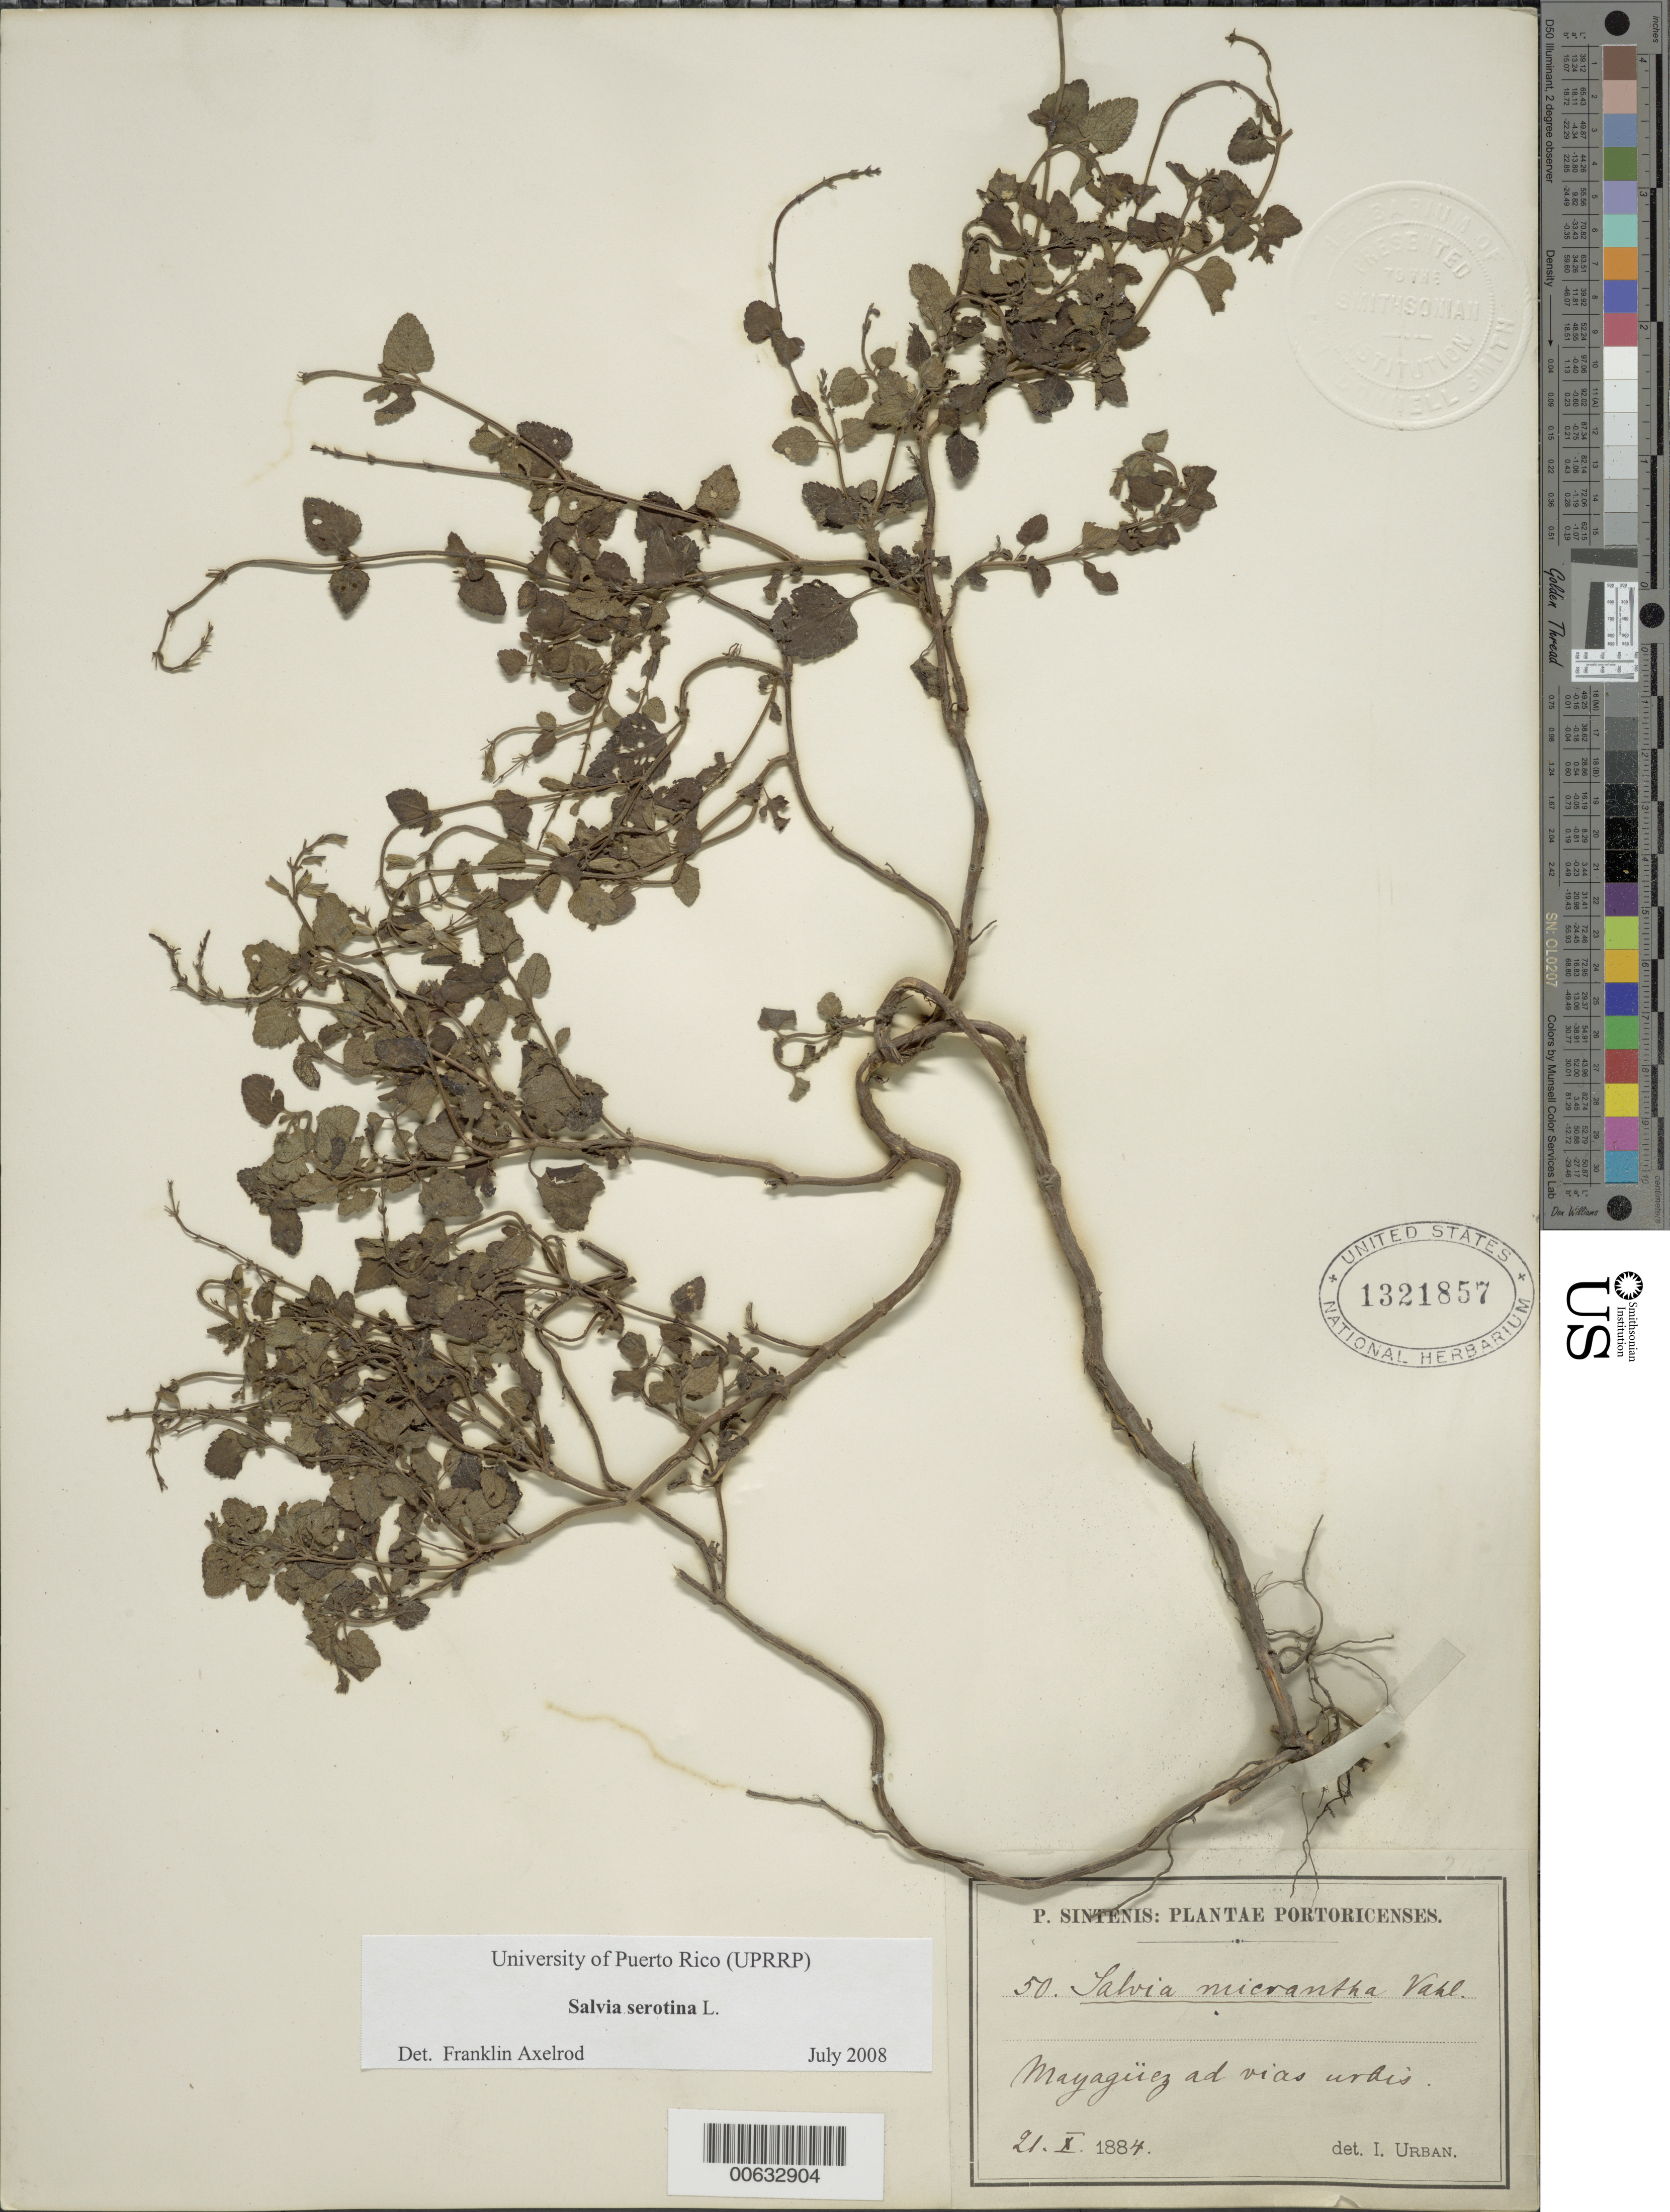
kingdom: Plantae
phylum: Tracheophyta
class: Magnoliopsida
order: Lamiales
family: Lamiaceae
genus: Salvia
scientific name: Salvia micrantha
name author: Vahl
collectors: P. Sintenis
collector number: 50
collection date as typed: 21 Oct 1884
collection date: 1884-10-21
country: Puerto Rico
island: Greater Antilles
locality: Mayagüez, ad vias urbis.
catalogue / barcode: US 1321857